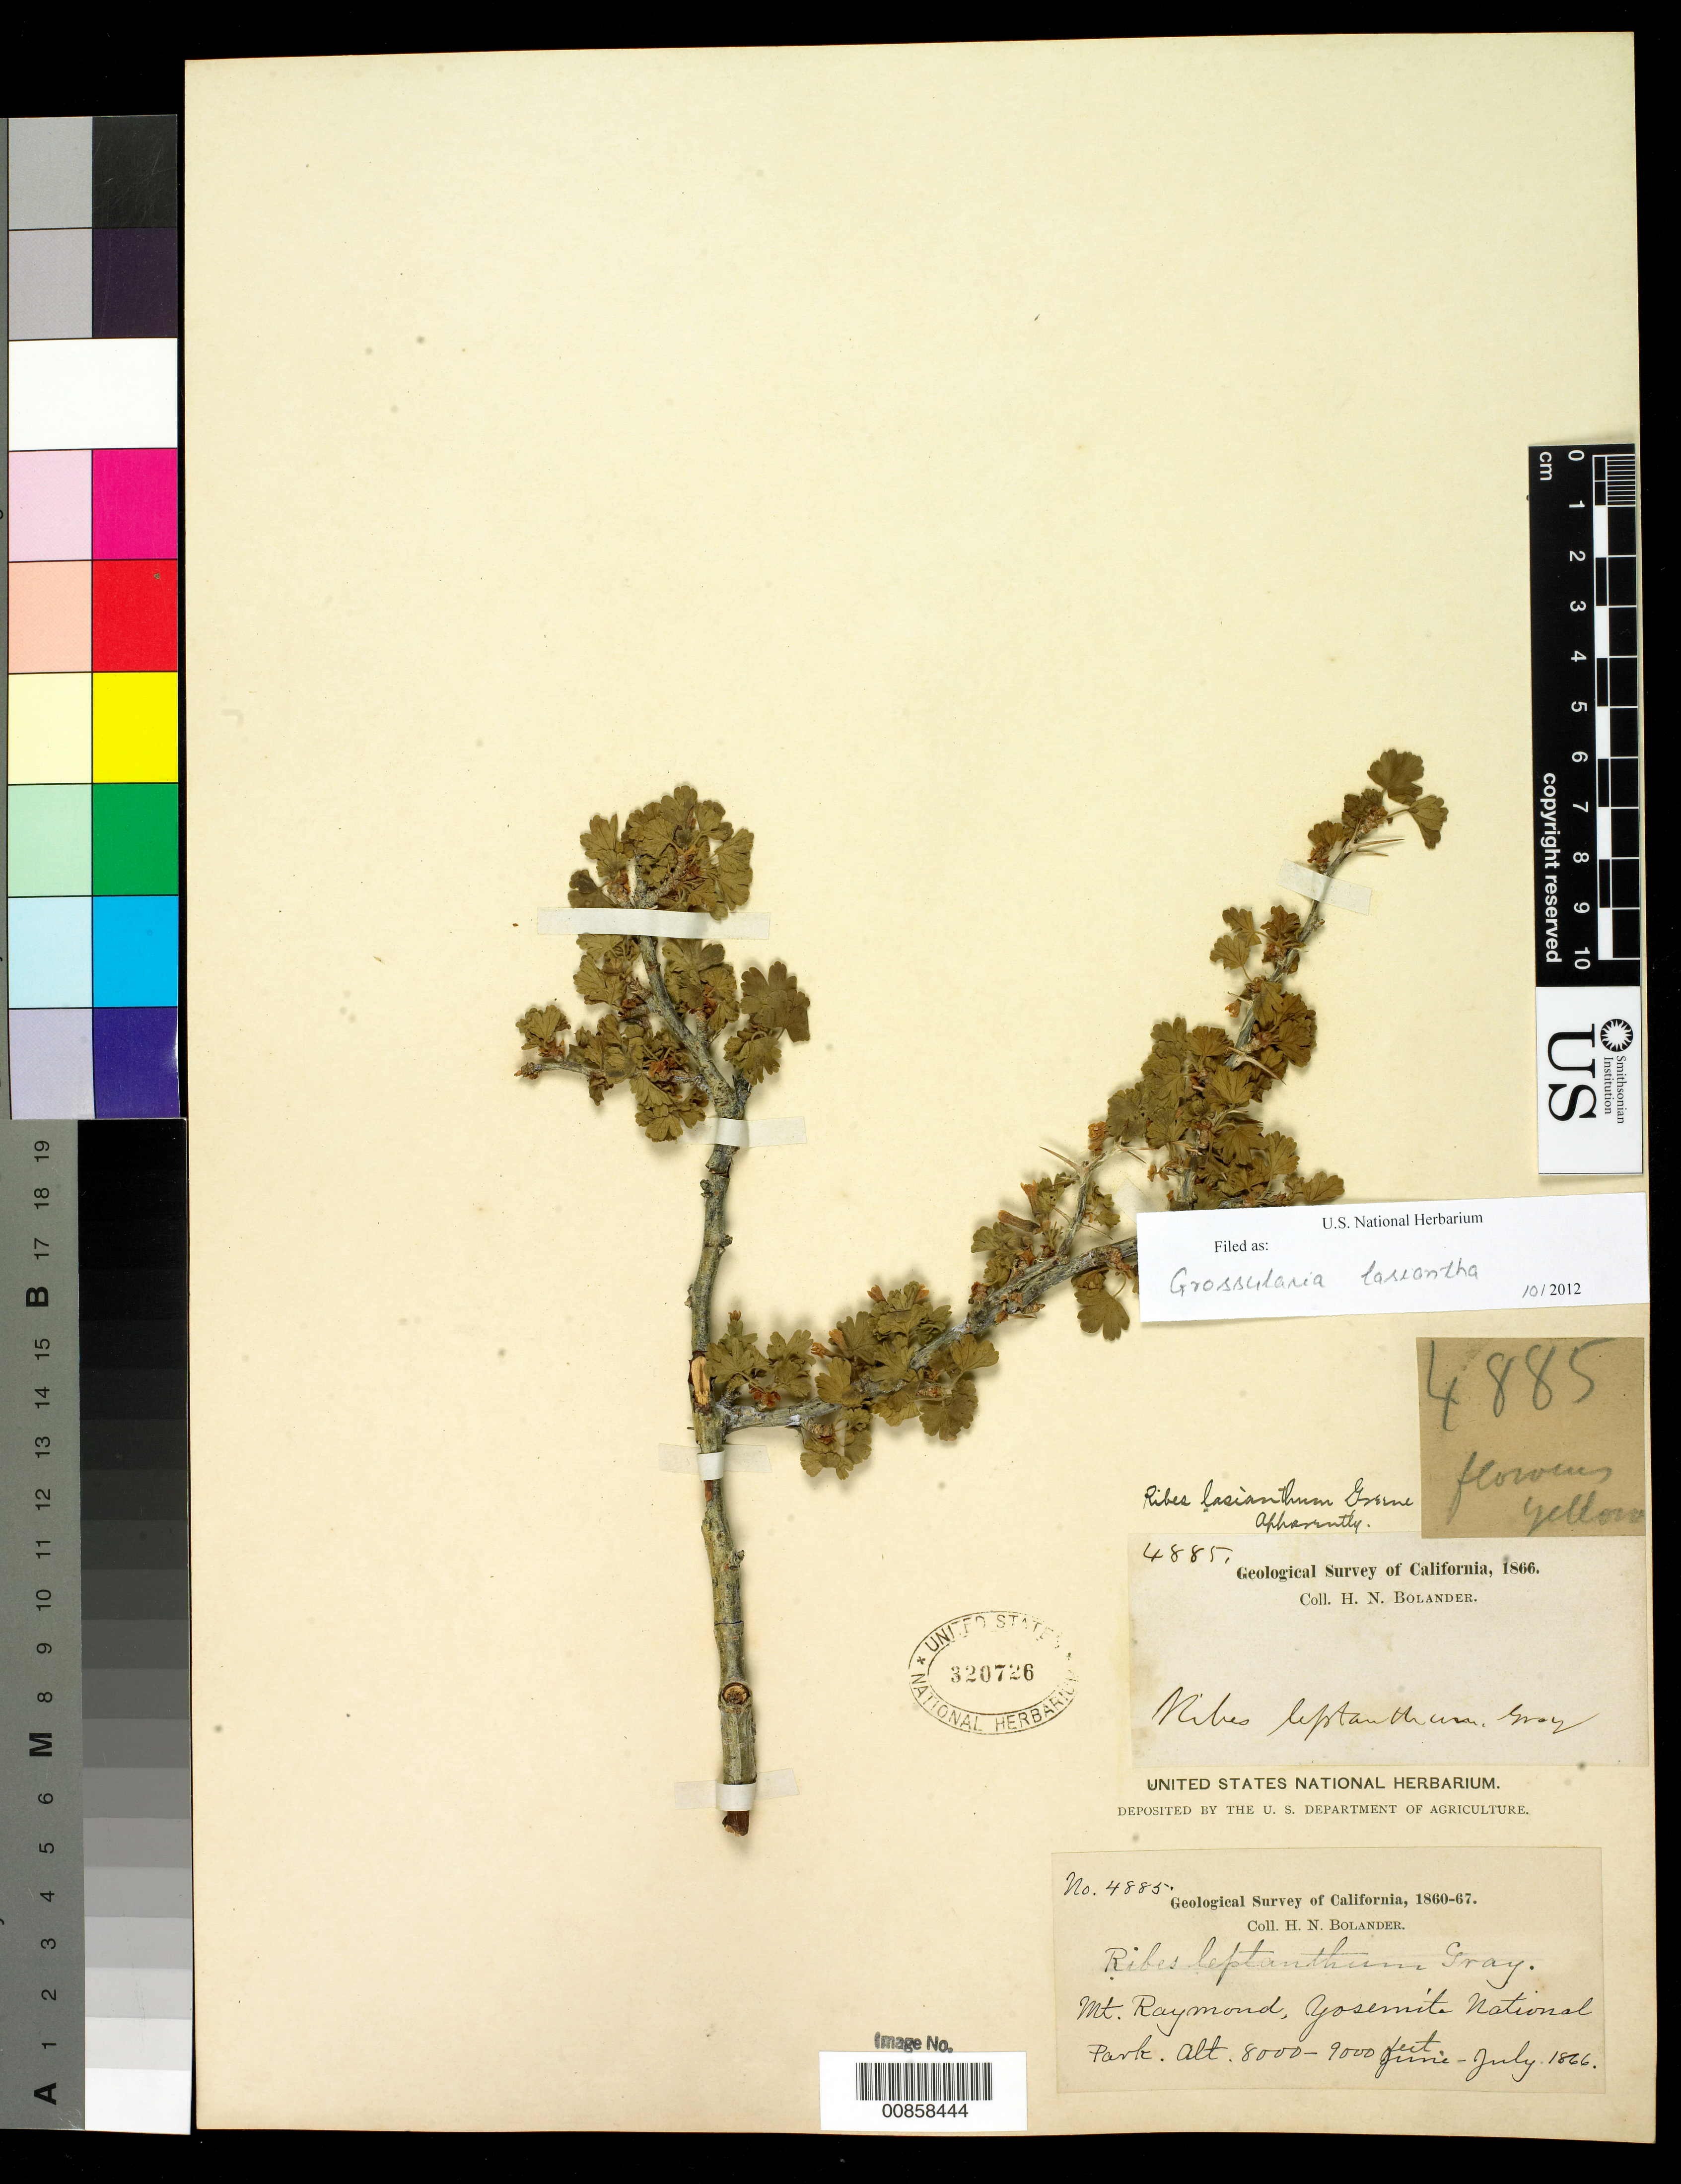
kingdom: Plantae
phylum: Tracheophyta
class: Magnoliopsida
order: Saxifragales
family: Grossulariaceae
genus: Ribes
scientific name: Ribes lasianthum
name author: Greene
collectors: H. Bolander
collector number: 4885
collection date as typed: Jul 1866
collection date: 1866-07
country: United States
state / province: California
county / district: Mariposa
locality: Mt. Raymond, Yosemite National Park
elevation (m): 2438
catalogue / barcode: US 320726